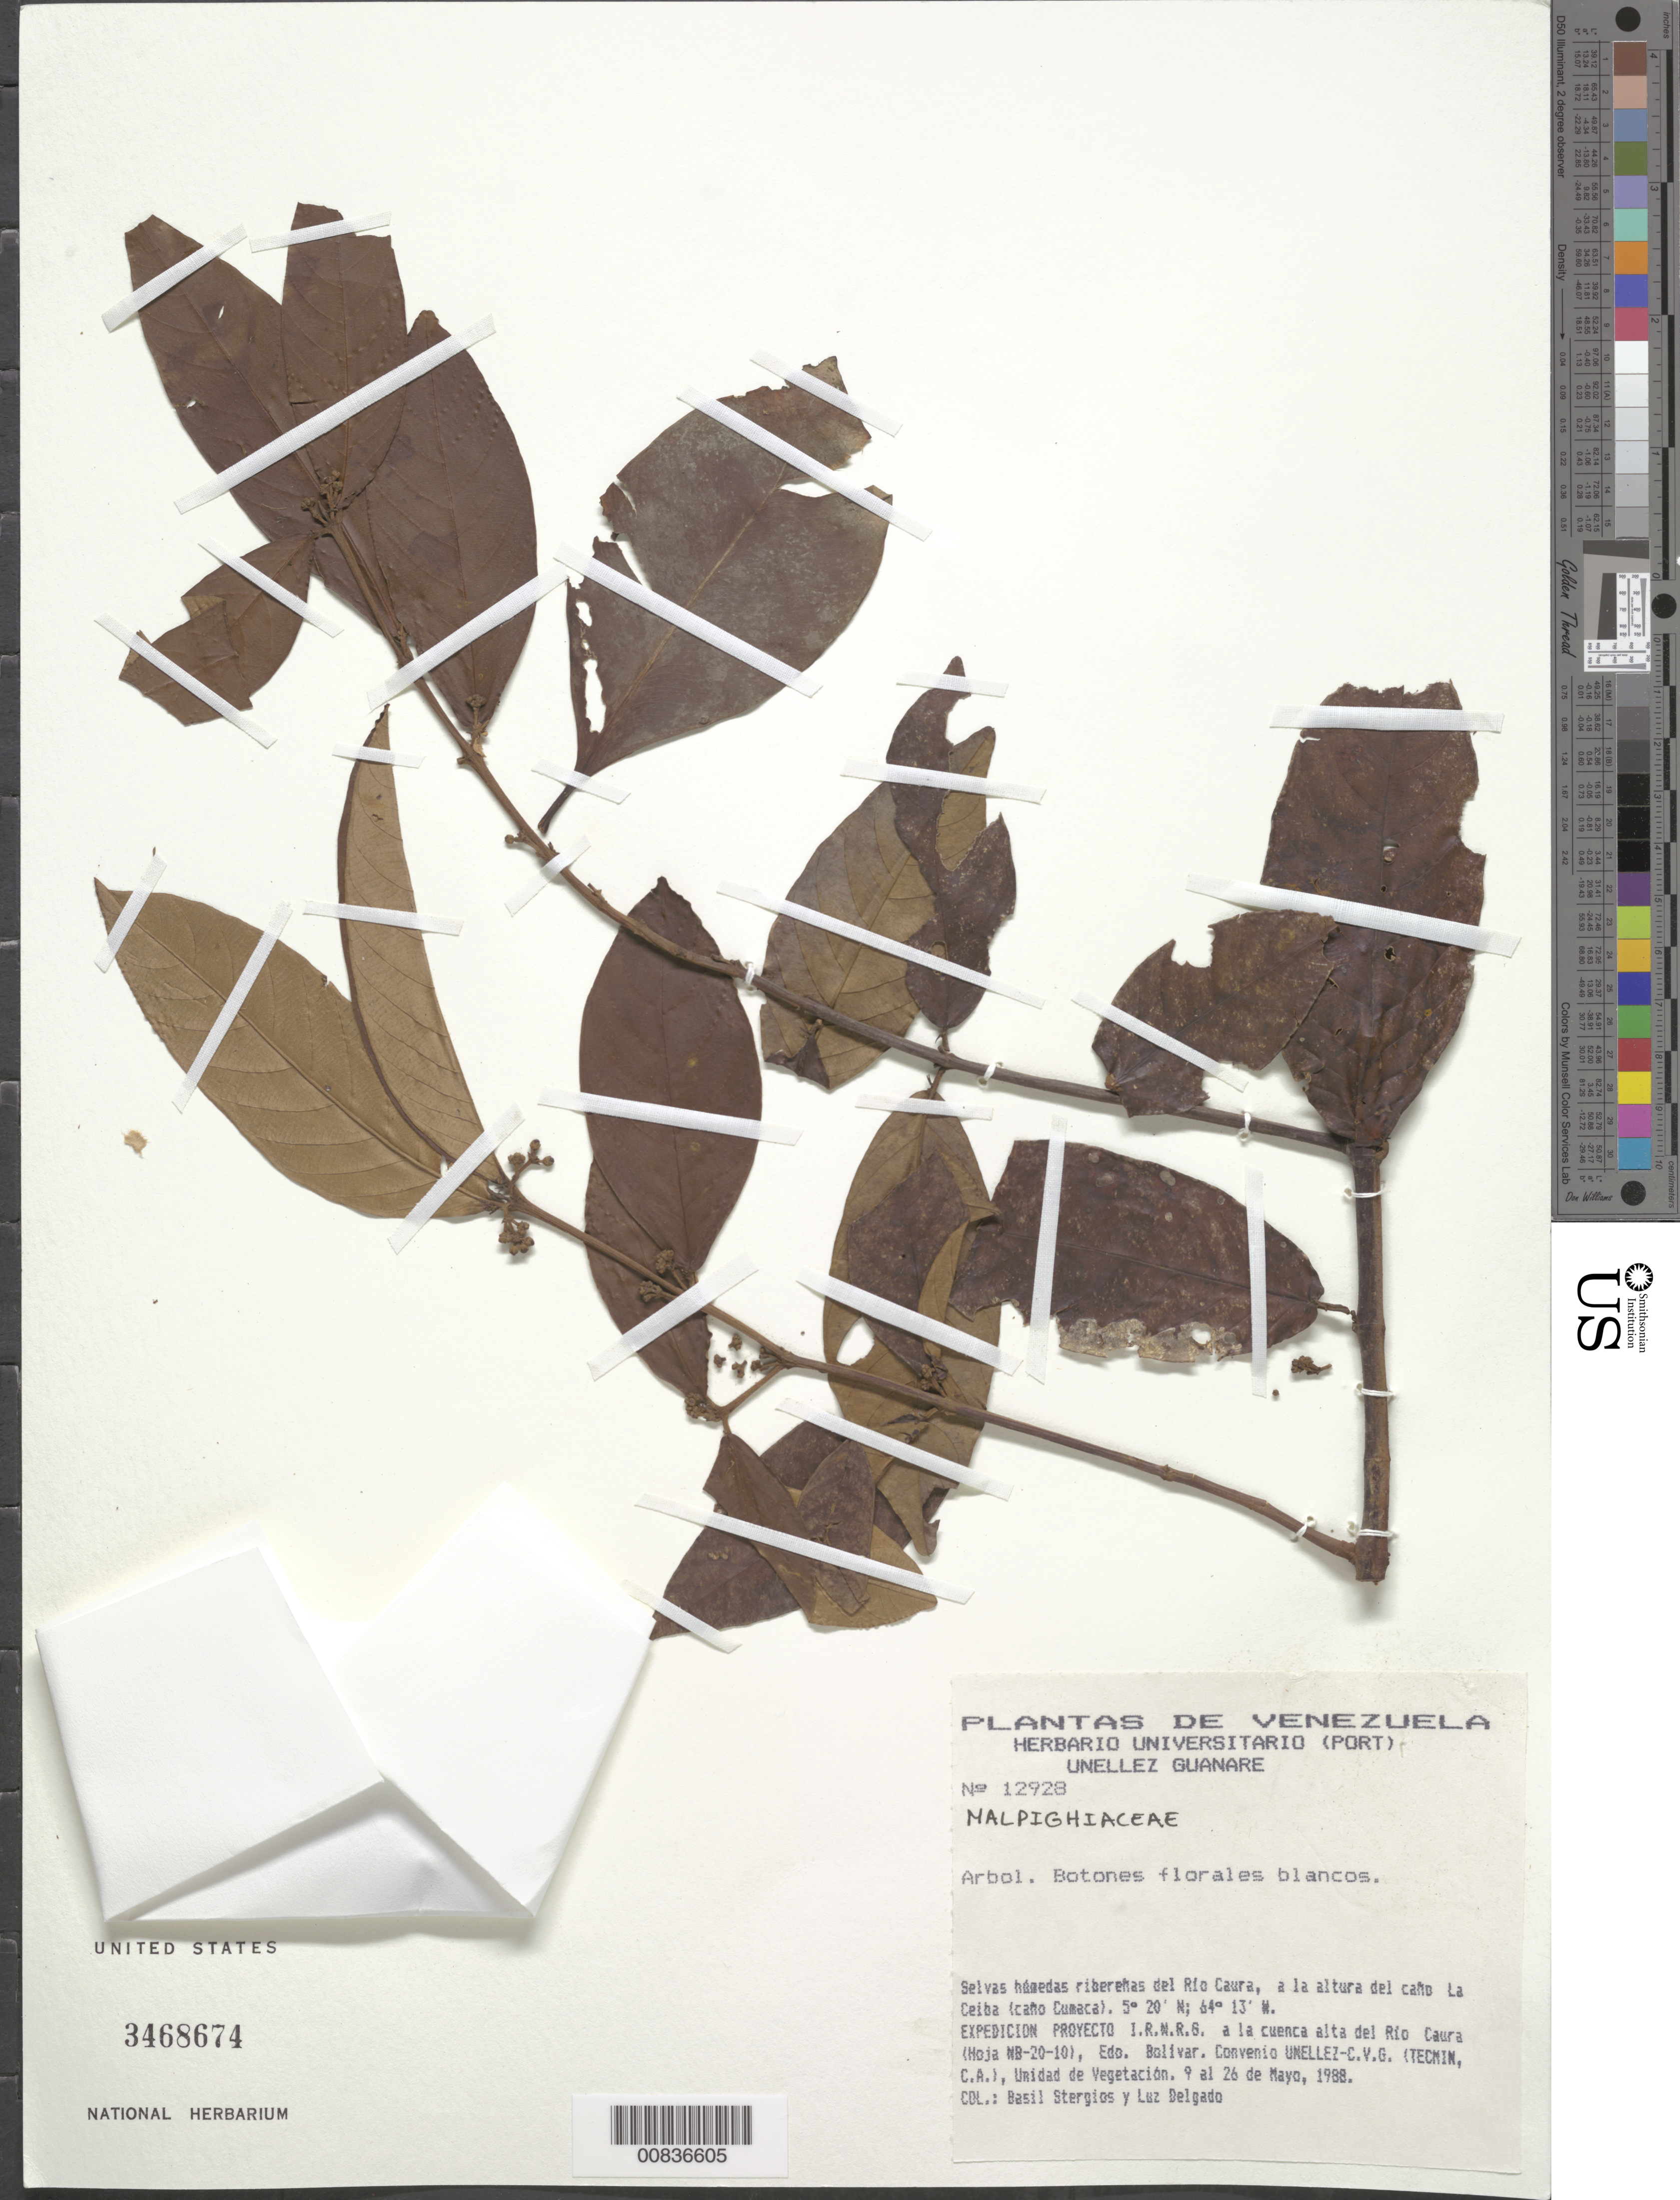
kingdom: Plantae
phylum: Tracheophyta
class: Magnoliopsida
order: Malpighiales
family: Malpighiaceae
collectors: B. G. Stergios & L. Delgado V.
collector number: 12928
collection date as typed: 9-May-88 to 26-May-88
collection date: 1988-05-09/1988-05-26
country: Venezuela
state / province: Bolívar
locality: Río Caura, Caño La Ceiba (Caño Cumaca)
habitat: Selvas húmedas ribereñas del río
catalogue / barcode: US 3468674